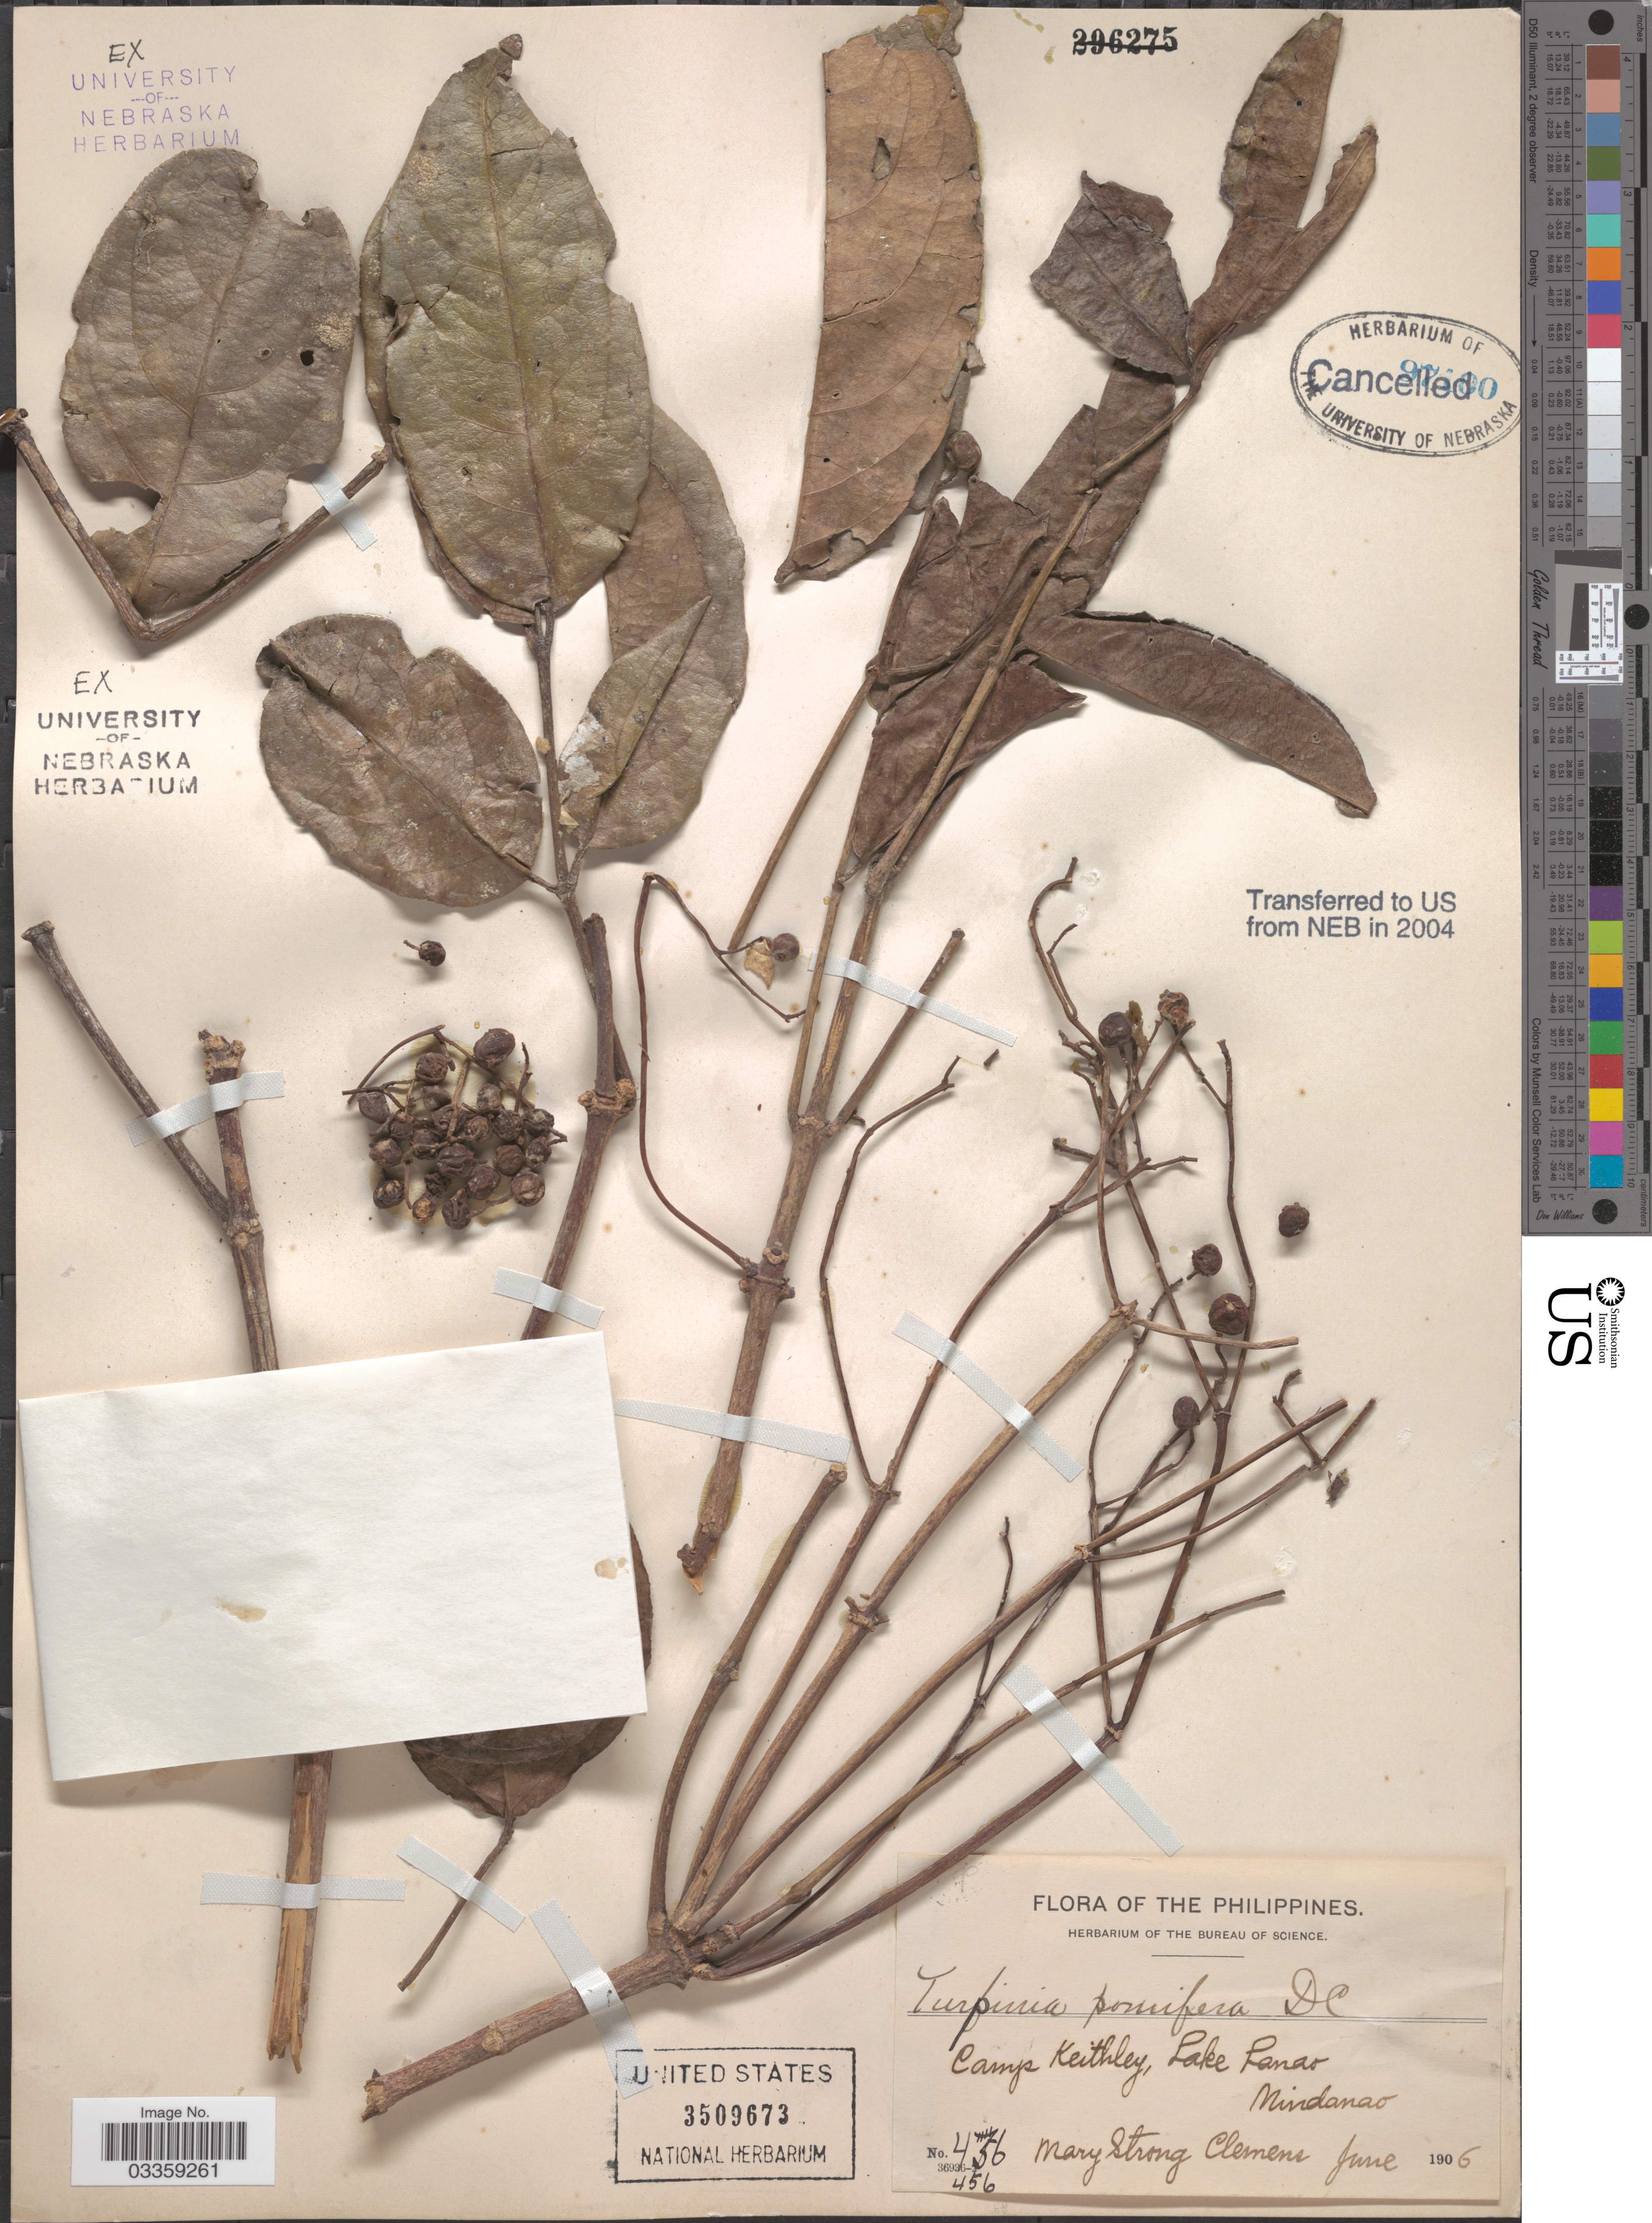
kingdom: Plantae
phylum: Tracheophyta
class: Magnoliopsida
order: Crossosomatales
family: Staphyleaceae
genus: Turpinia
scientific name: Turpinia pomifera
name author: (Roxb.) DC.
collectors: M. S. Clemens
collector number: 456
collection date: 1906-06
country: Philippines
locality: Camp Keithley, Lake Lanao, Mindanao.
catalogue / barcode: US 3509673